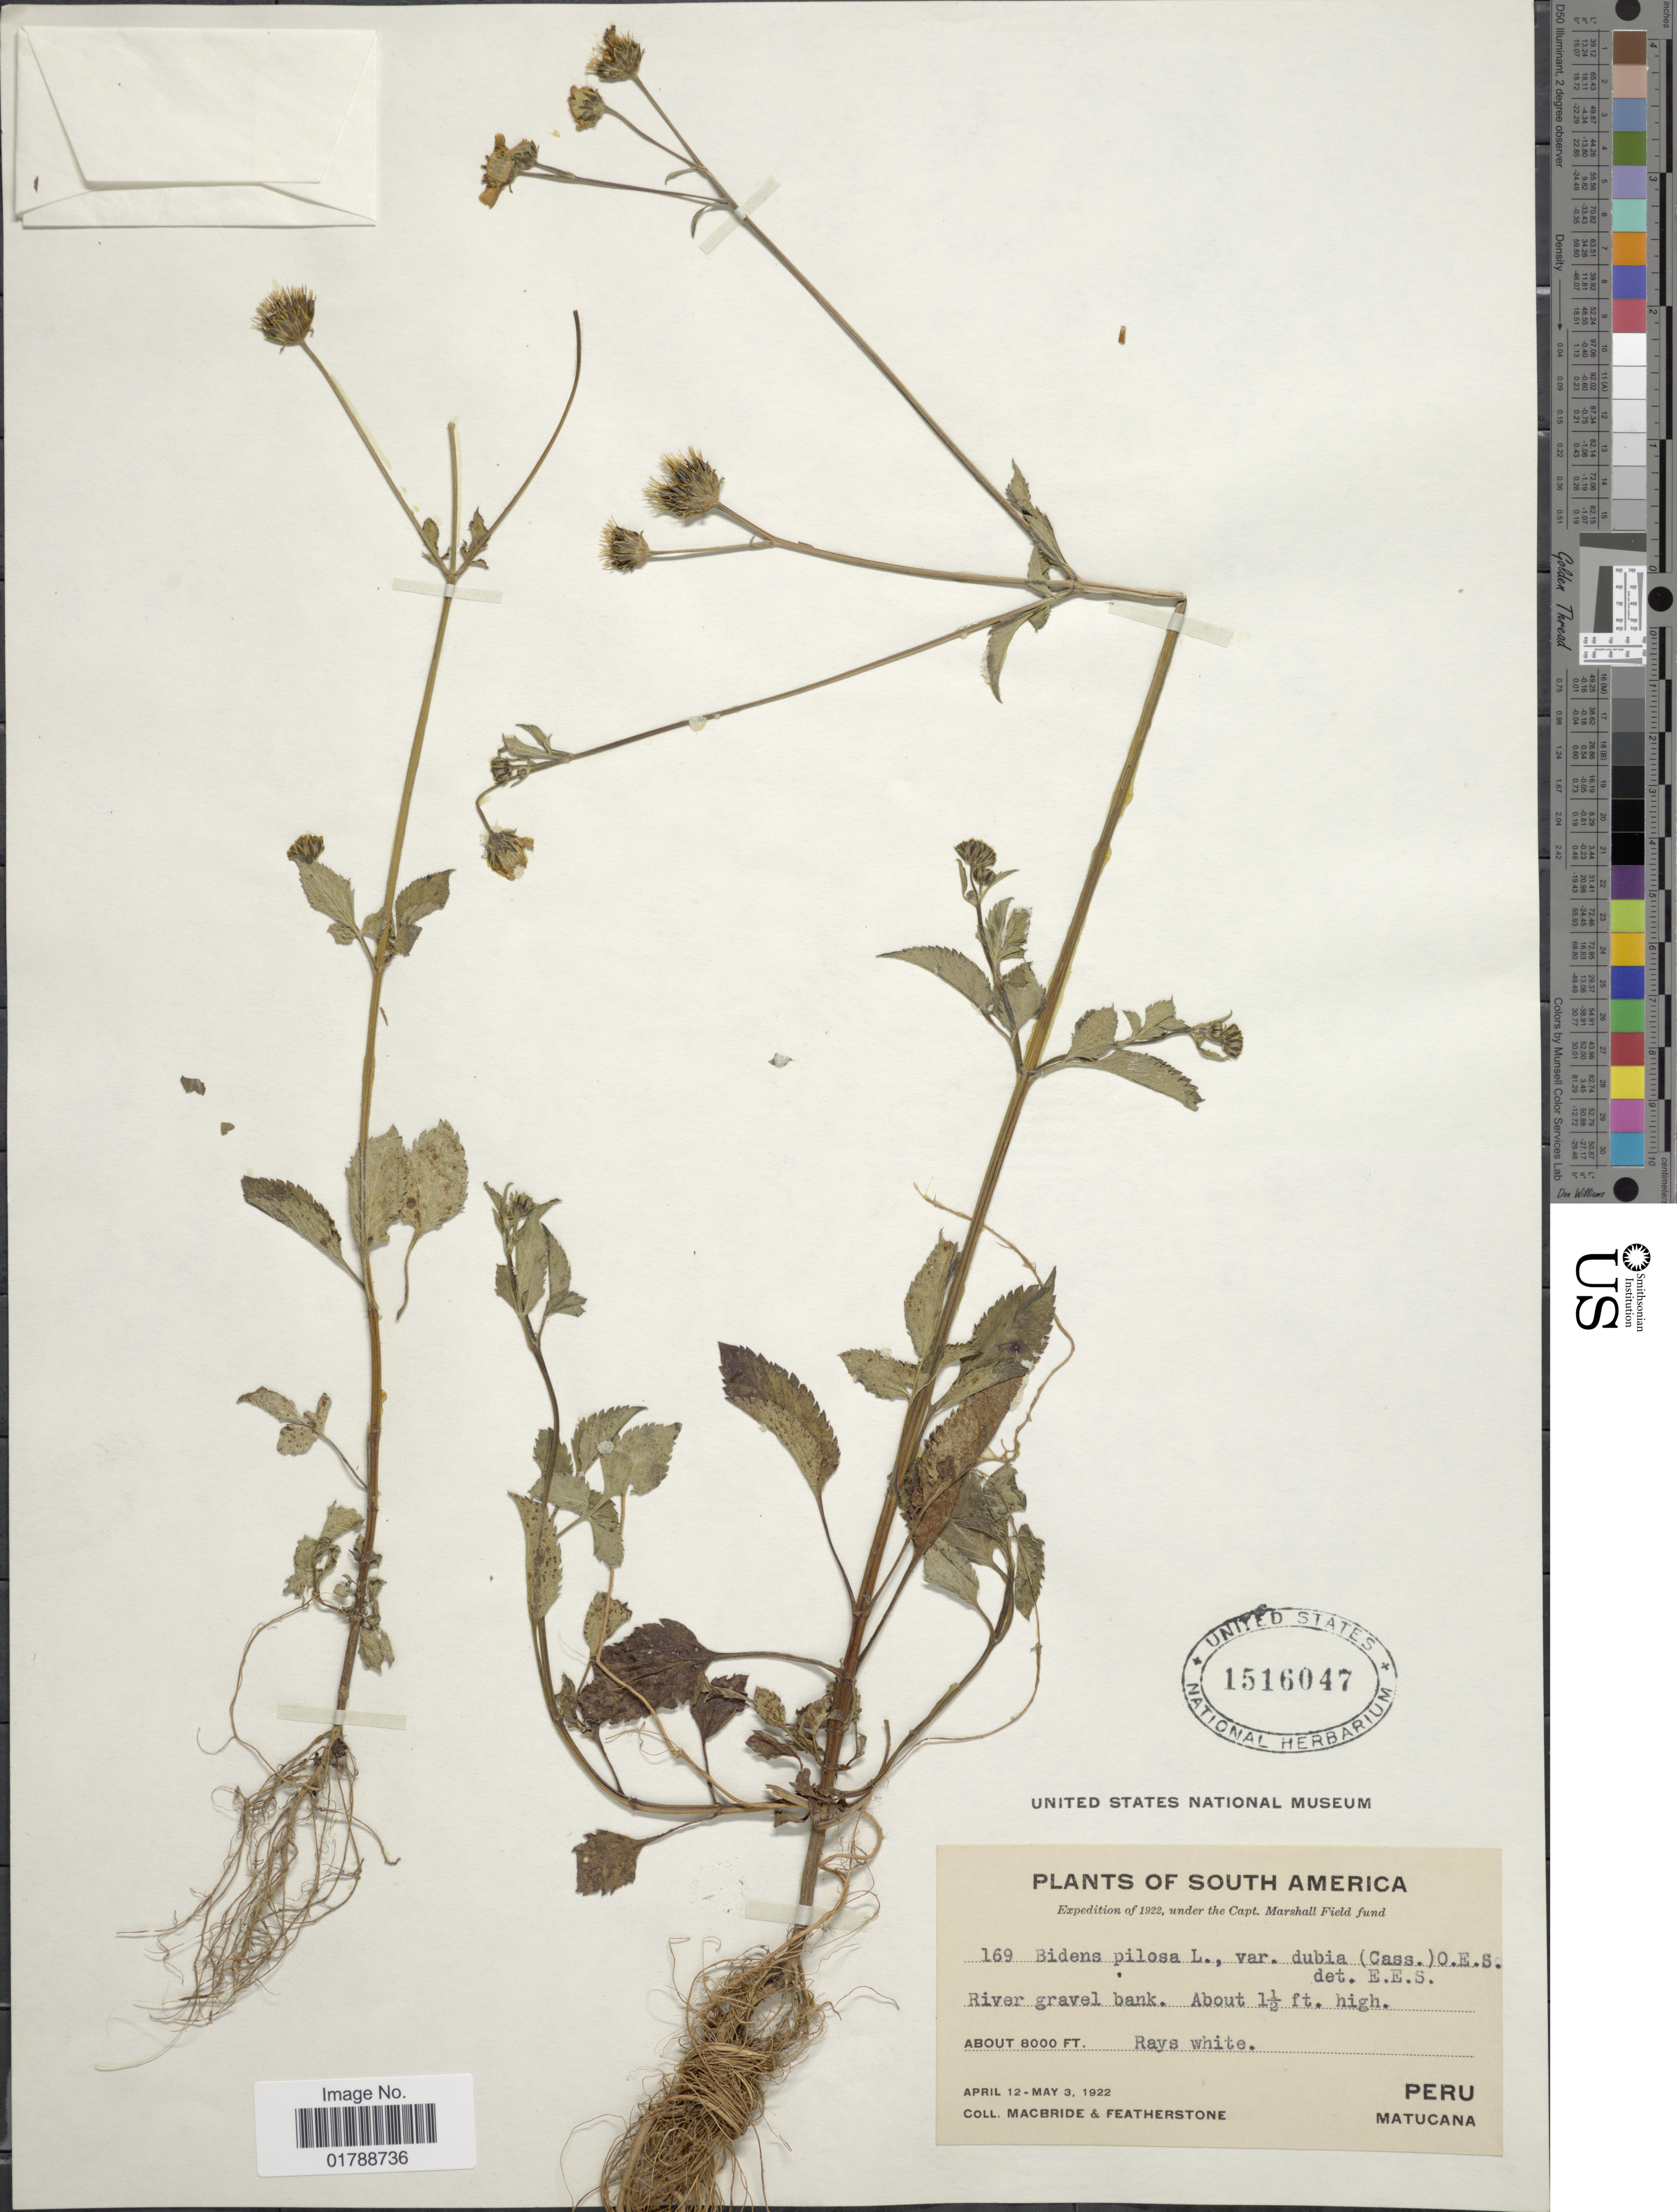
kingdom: Plantae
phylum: Tracheophyta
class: Magnoliopsida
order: Asterales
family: Asteraceae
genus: Bidens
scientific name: Bidens pilosa var. dubius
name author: L.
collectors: Macbride, -- & -. Featherstone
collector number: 169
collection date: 1922-04-12/1922-05-03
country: Peru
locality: Matucana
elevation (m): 2438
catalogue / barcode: US 1516047